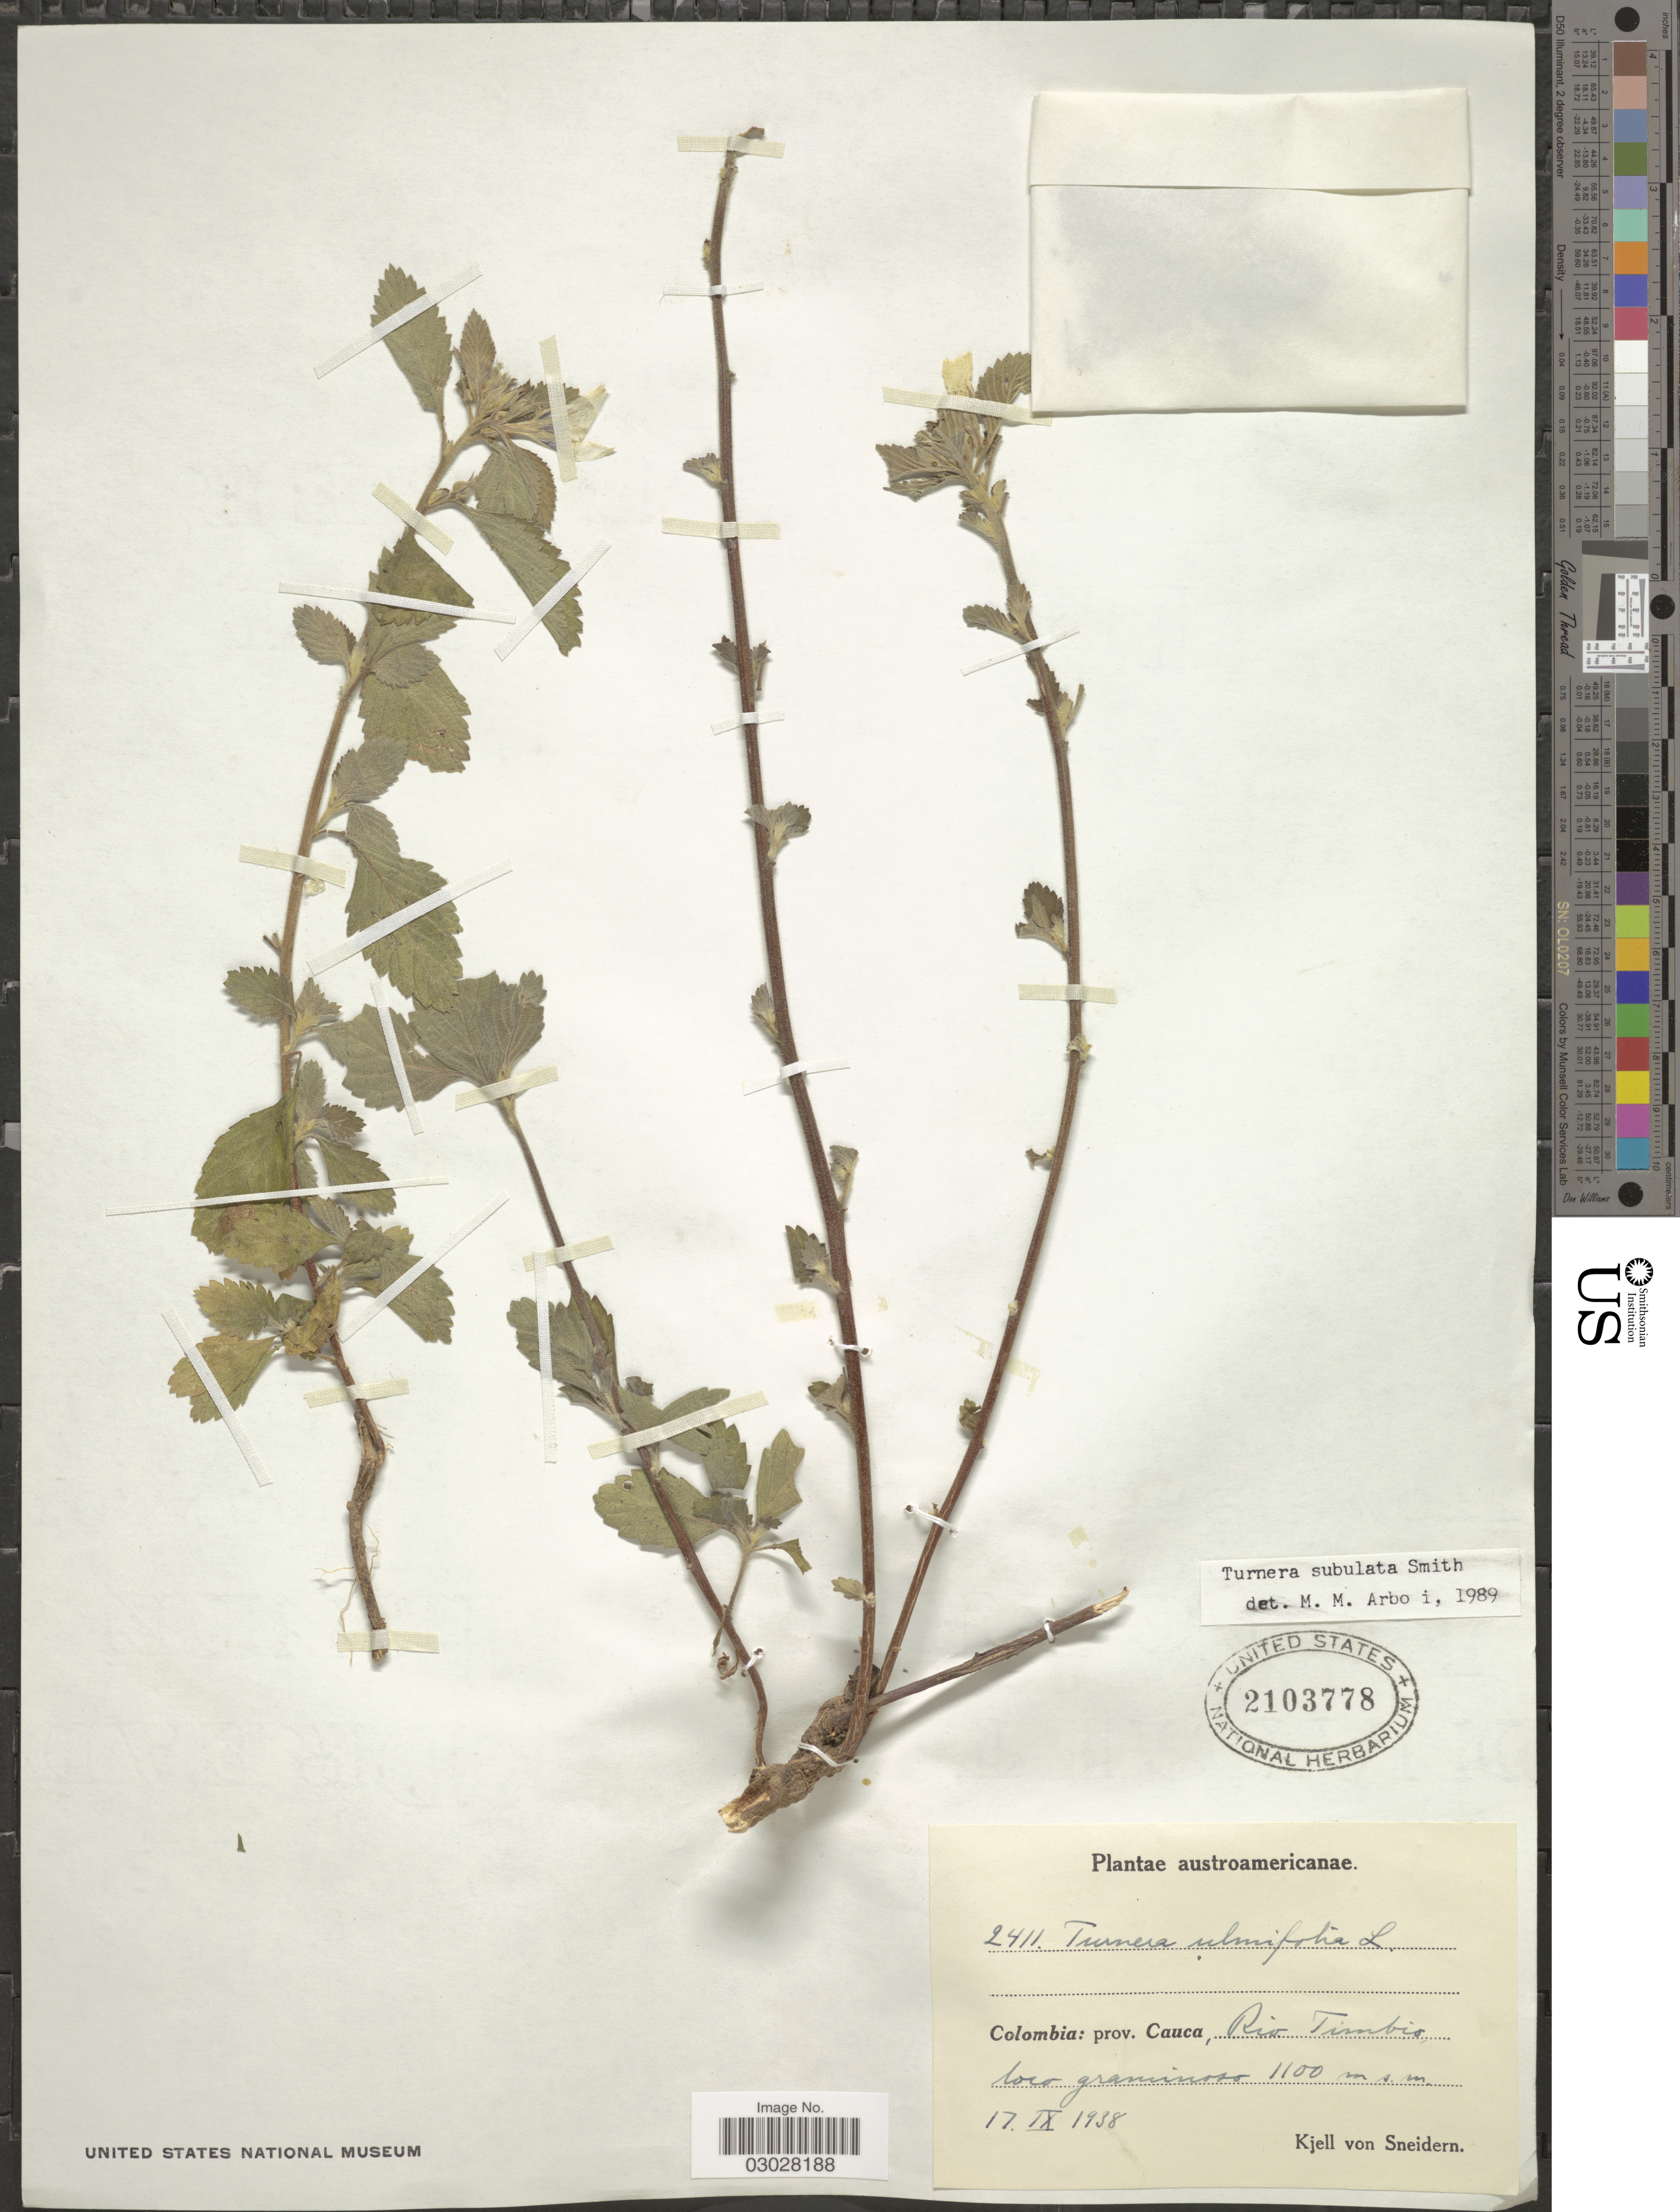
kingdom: Plantae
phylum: Tracheophyta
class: Magnoliopsida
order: Malpighiales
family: Turneraceae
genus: Turnera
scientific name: Turnera subulata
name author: Sm.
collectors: K. von Sneidern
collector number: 2411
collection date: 1938-09-17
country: Colombia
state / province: Cauca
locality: Prov. Cauca, Rio Timbio, loco graminoso.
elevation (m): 1100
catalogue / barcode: US 2103778